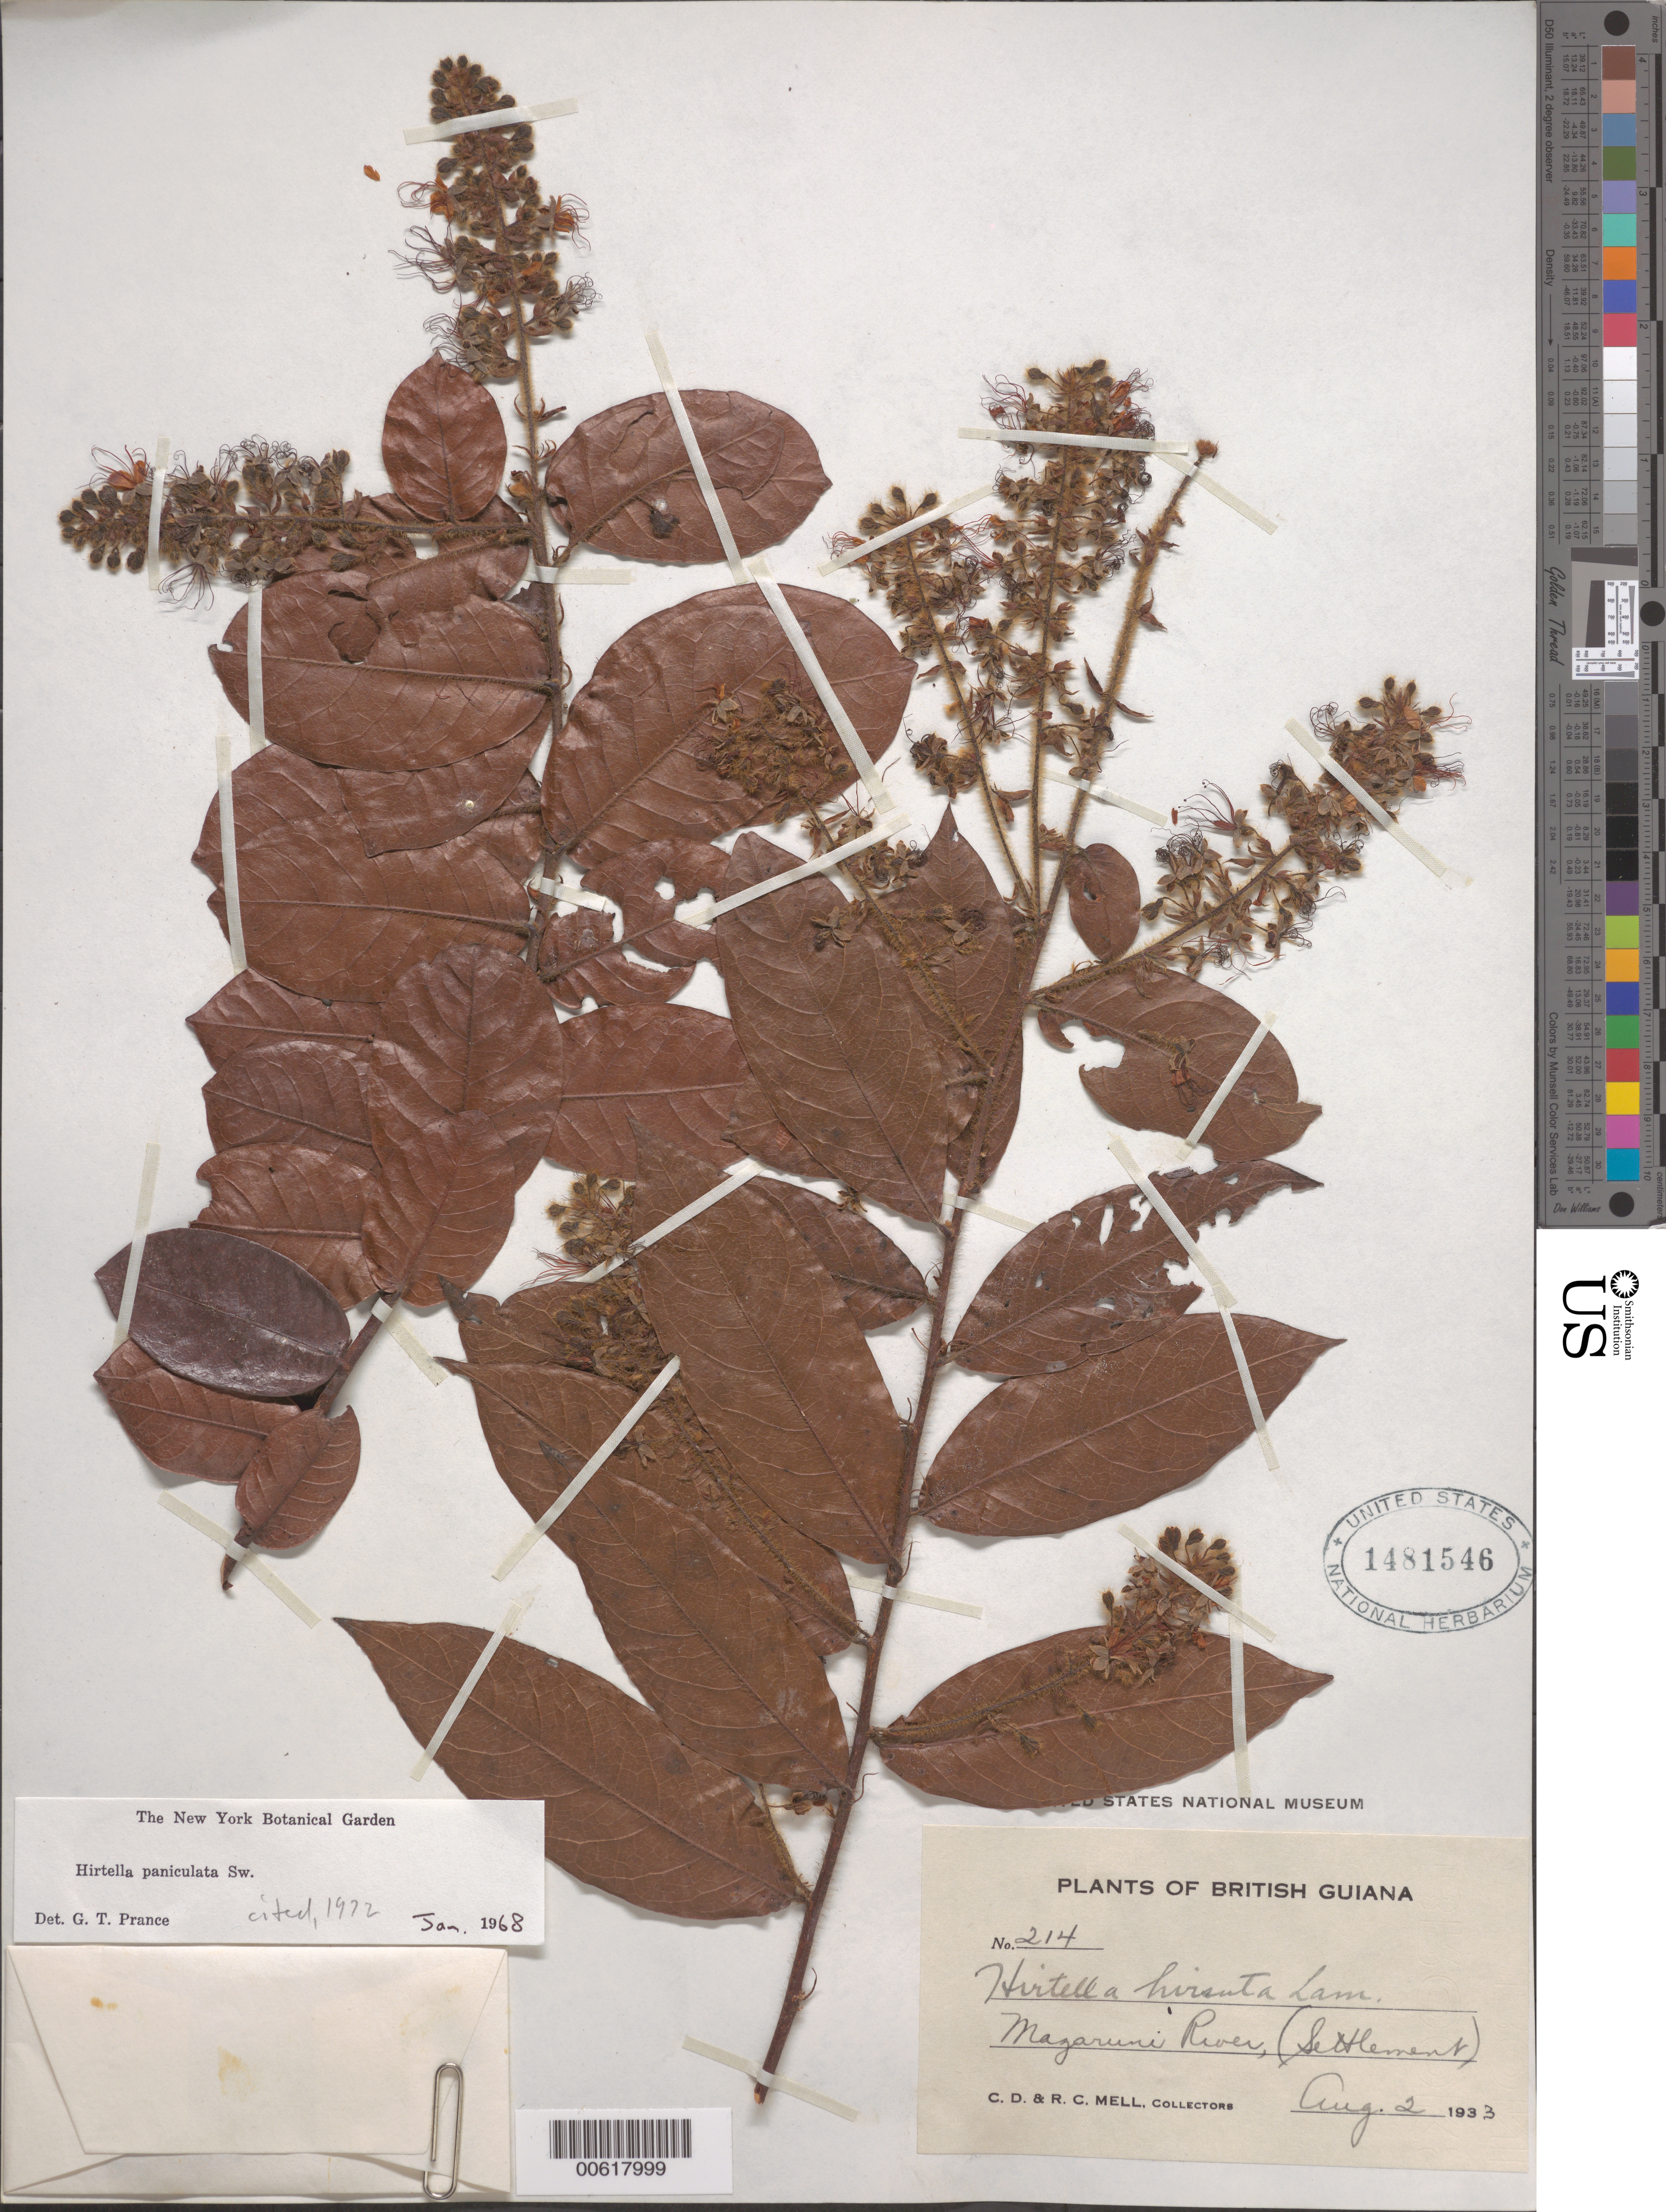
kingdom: Plantae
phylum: Tracheophyta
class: Magnoliopsida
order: Malpighiales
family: Chrysobalanaceae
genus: Hirtella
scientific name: Hirtella paniculata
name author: Sw.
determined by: Prance, G. T.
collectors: C. D. Mell & R. Mell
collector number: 214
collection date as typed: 2-Aug-33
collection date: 1933-08-02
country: Guyana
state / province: Cuyuni-Mazaruni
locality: Mazaruni R. (settlement)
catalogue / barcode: US 1481546